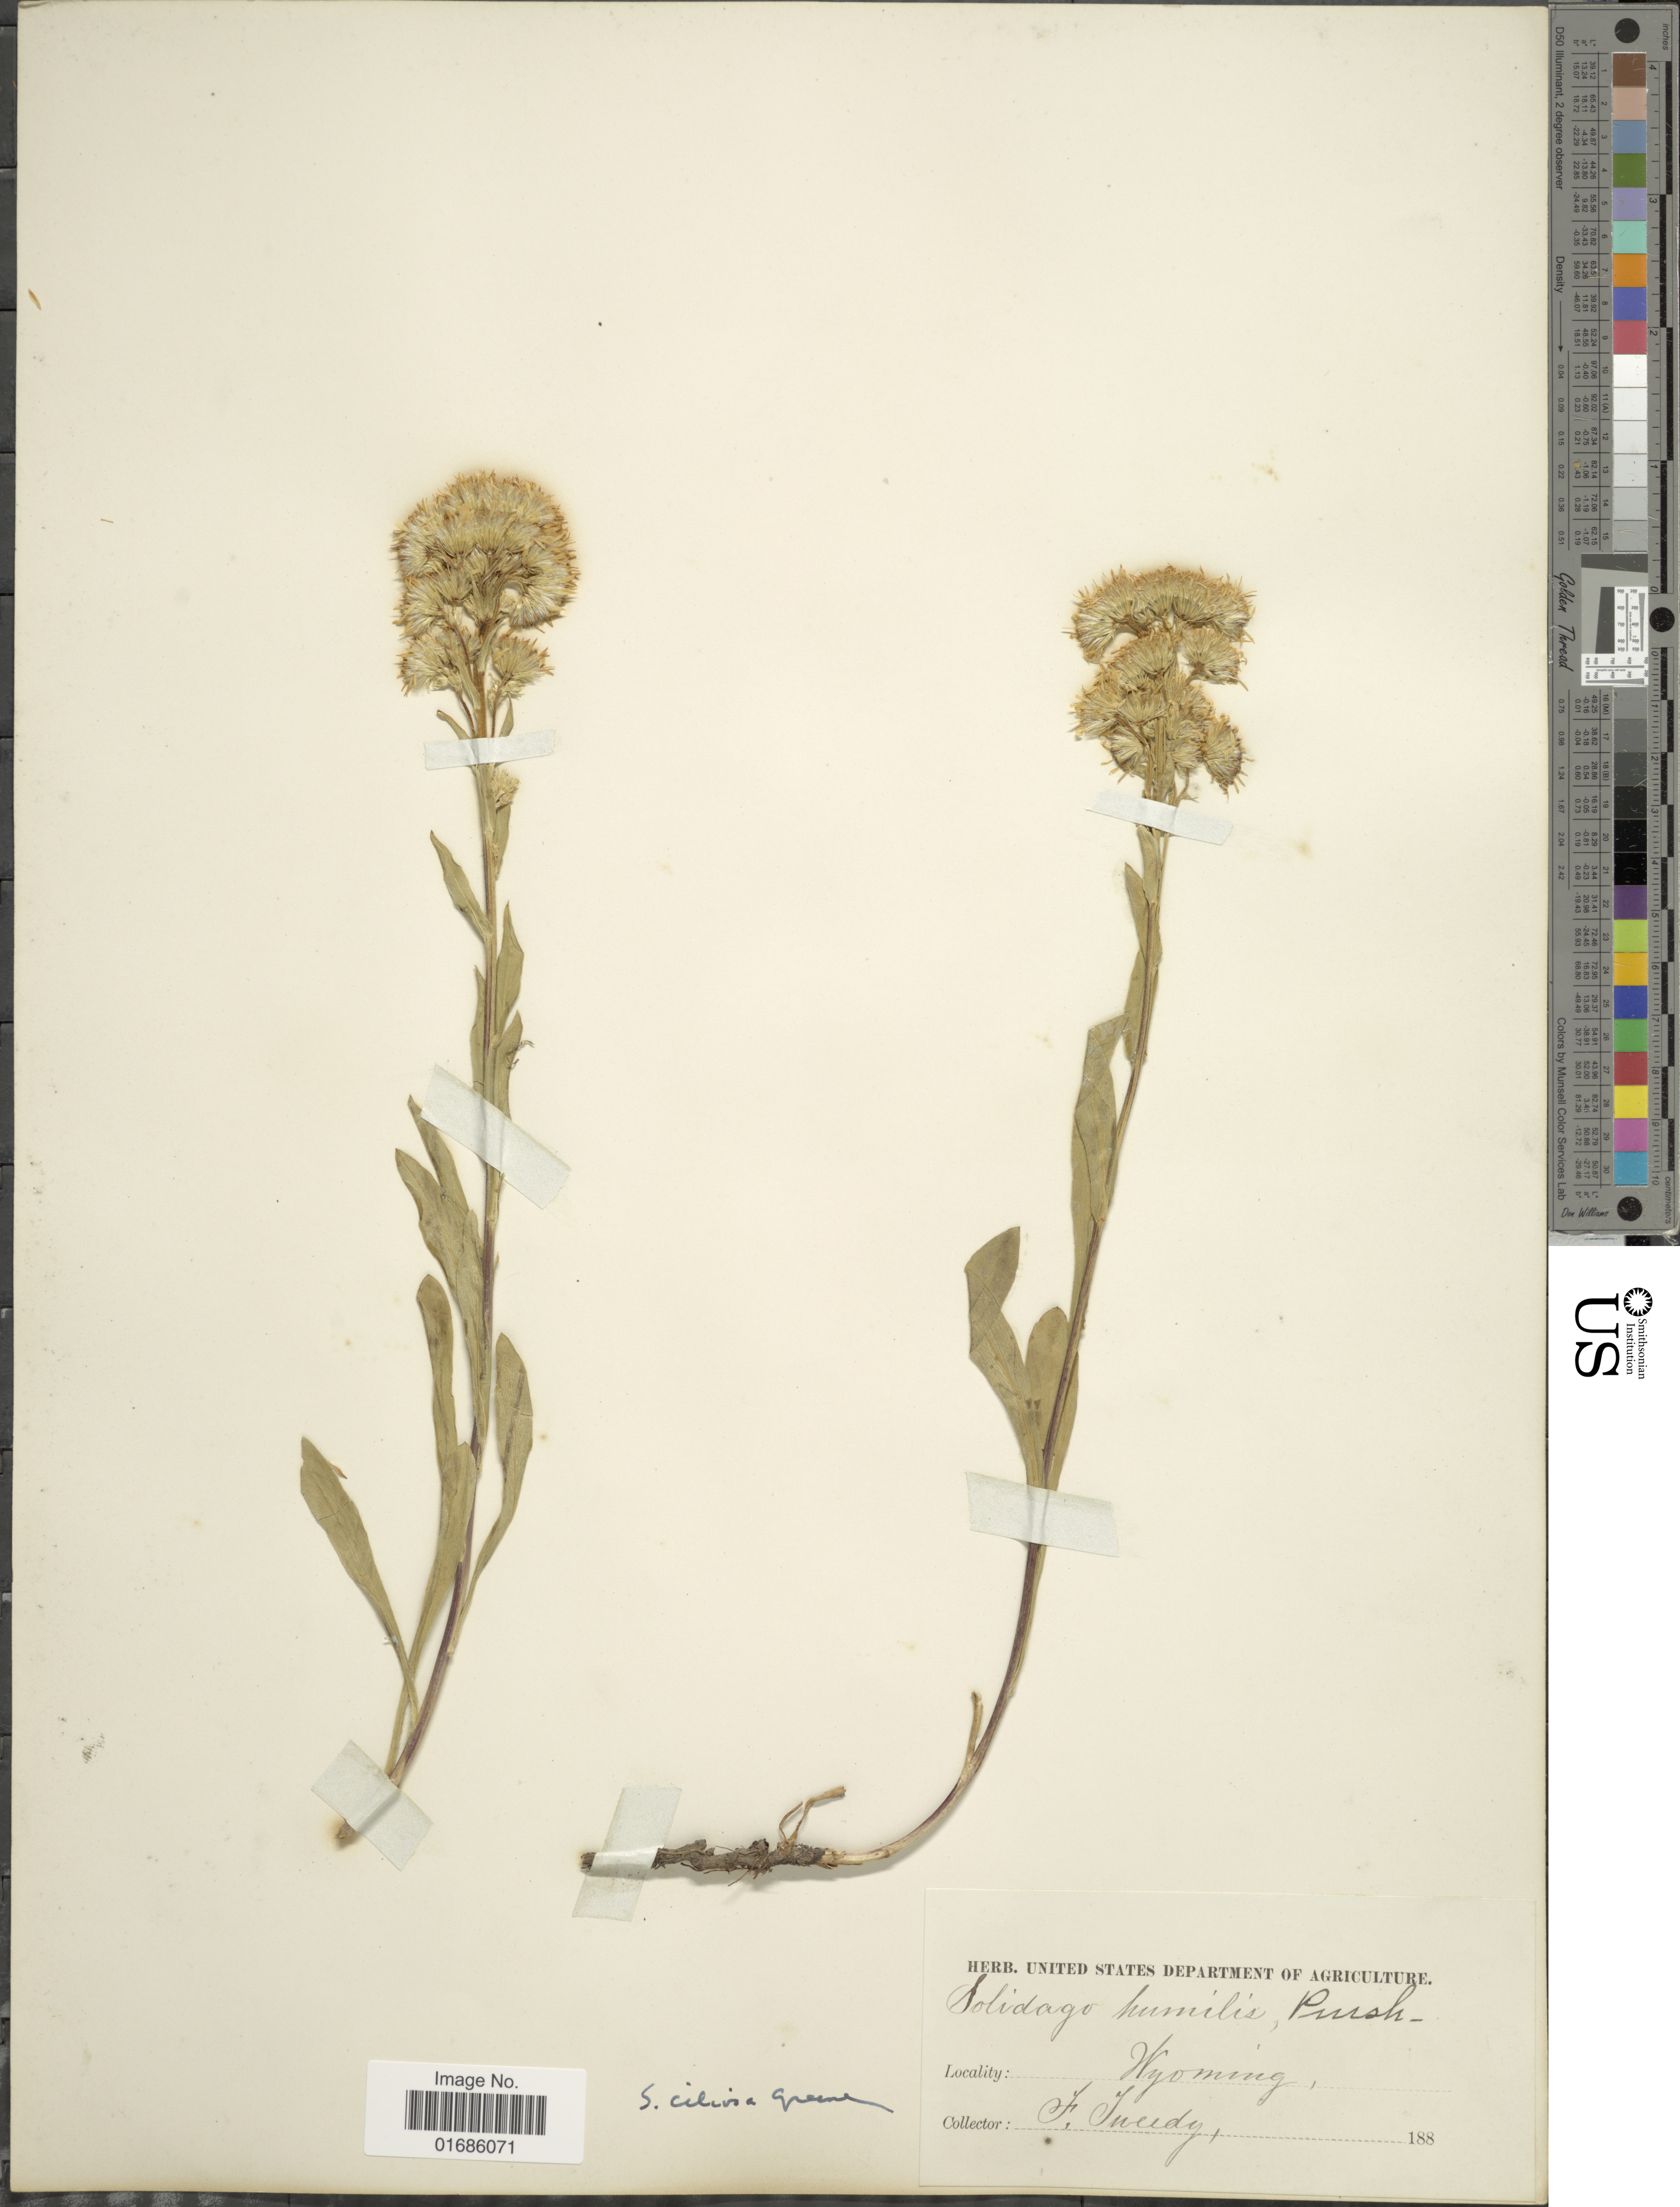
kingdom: Plantae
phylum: Tracheophyta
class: Magnoliopsida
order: Asterales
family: Asteraceae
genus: Solidago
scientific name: Solidago ciliosa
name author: Greene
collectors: F. Tweedy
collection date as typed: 188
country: United States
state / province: Wyoming